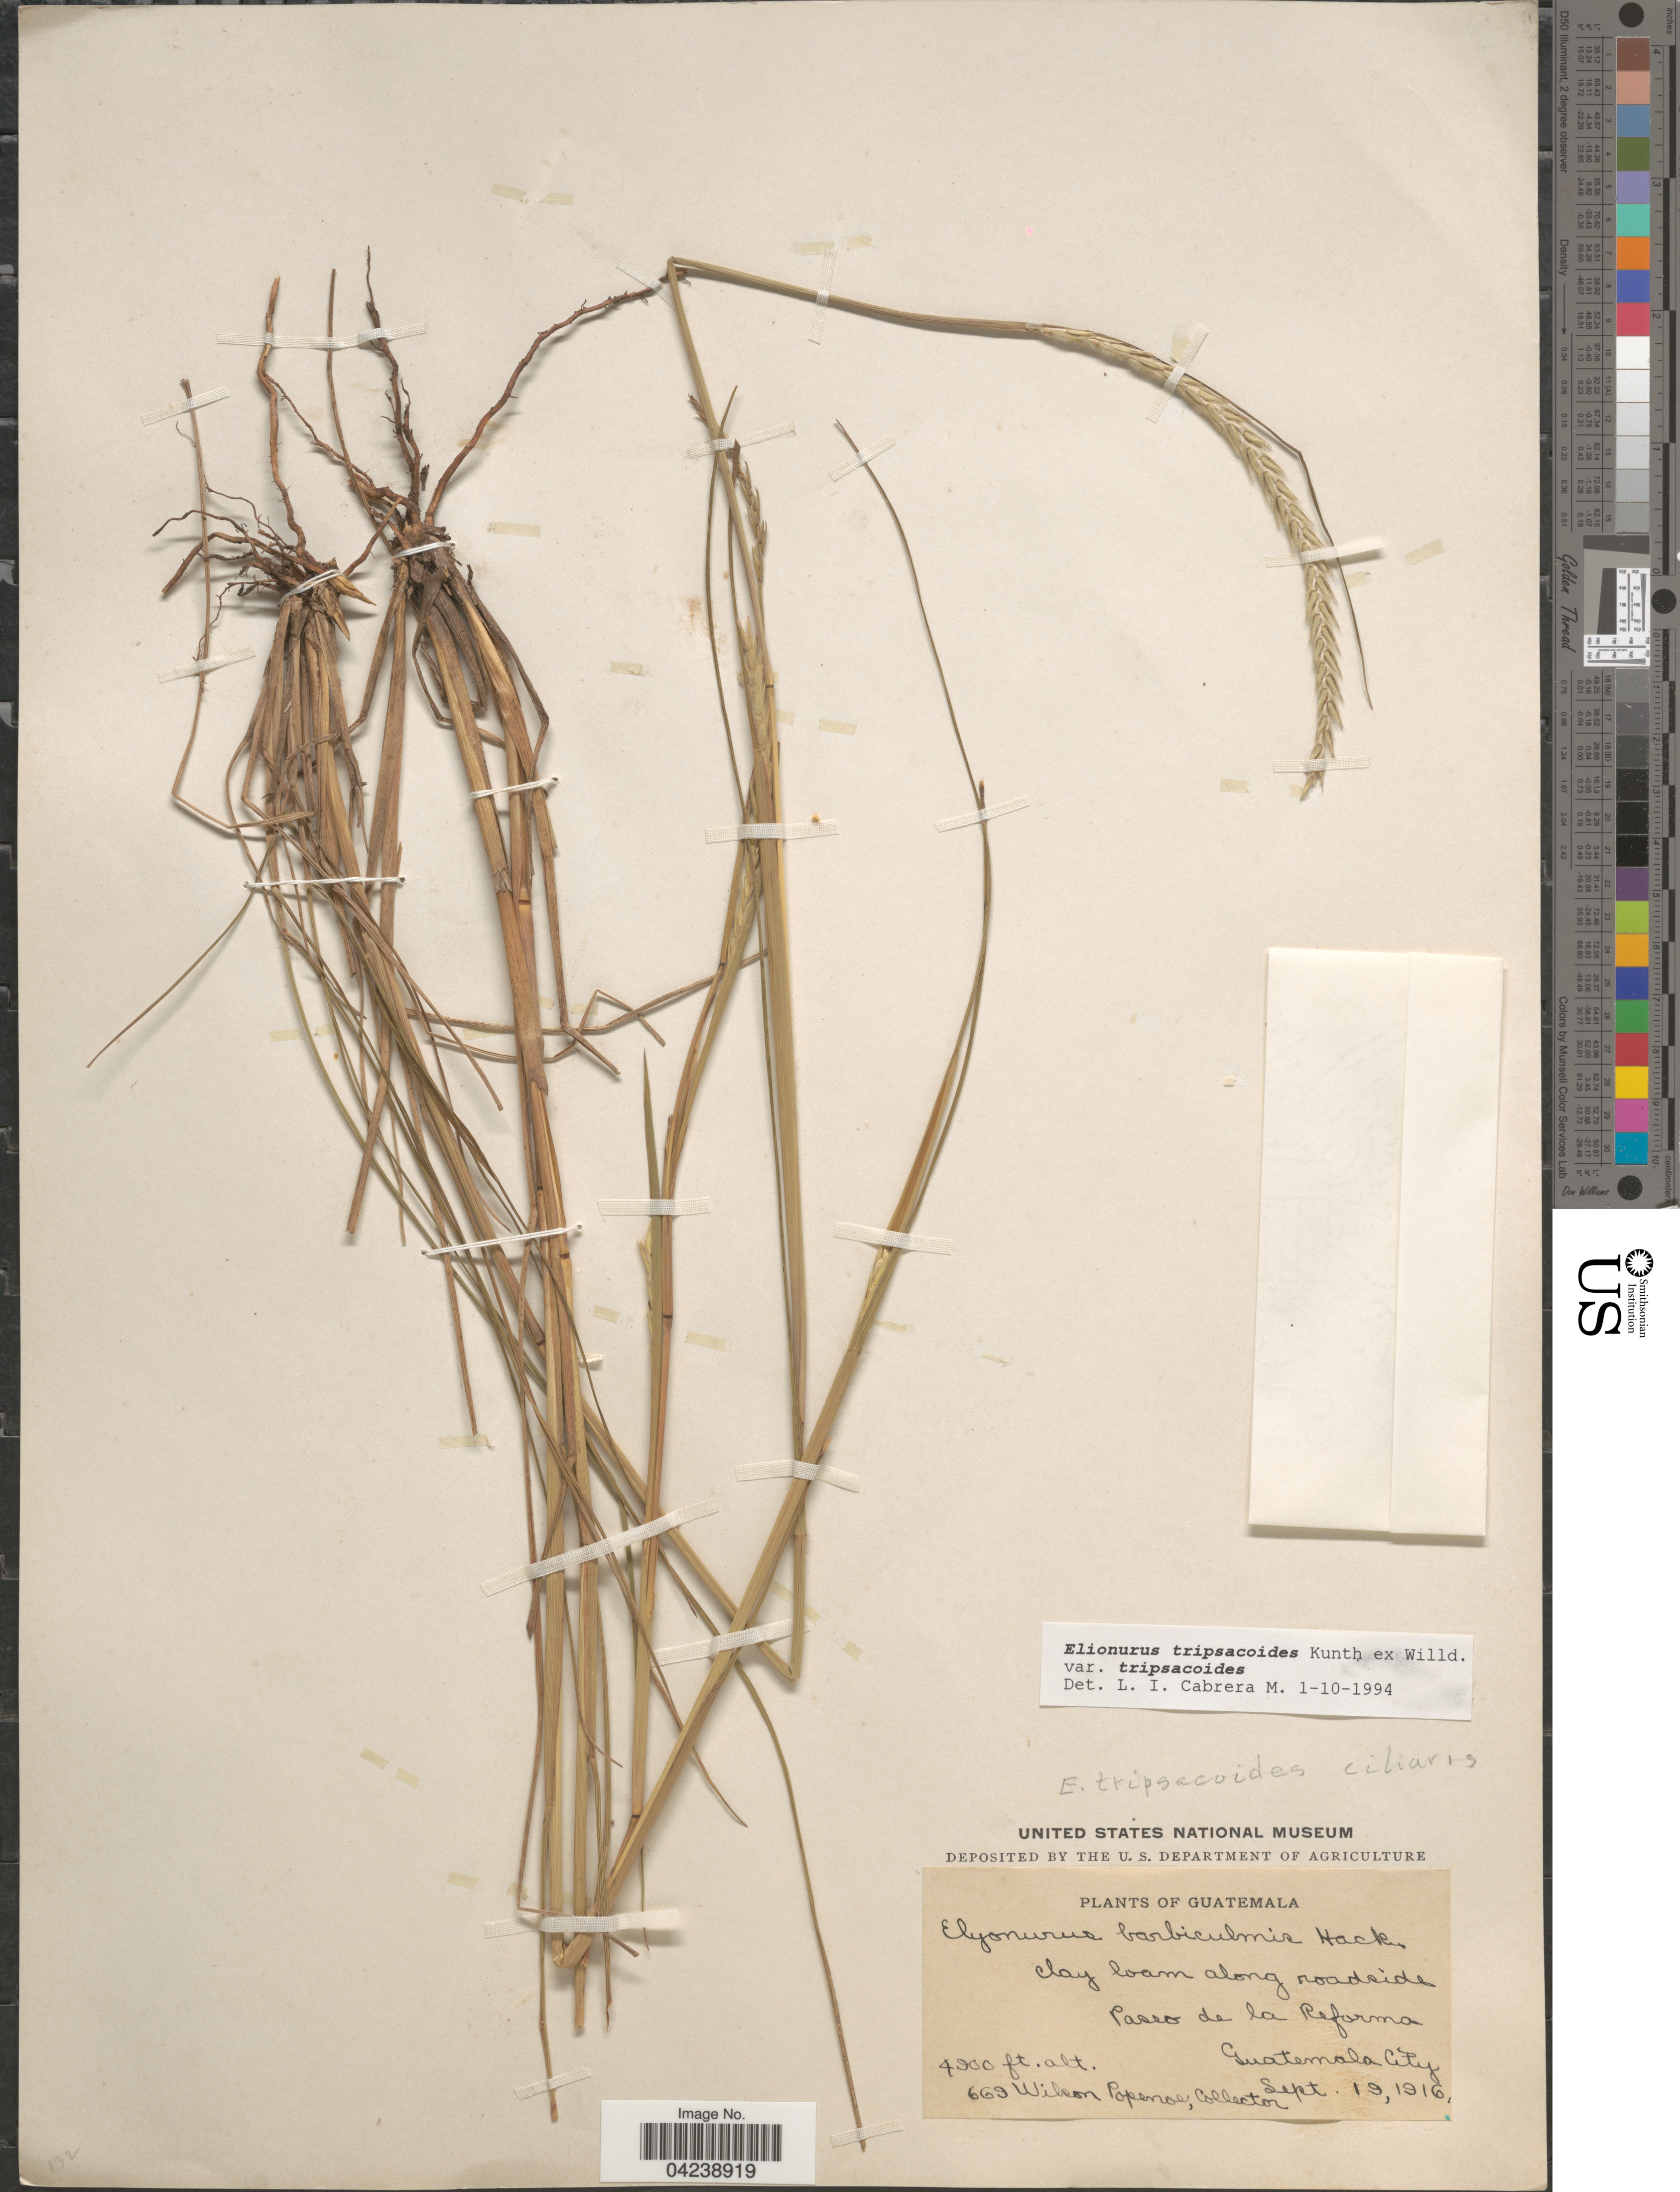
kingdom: Plantae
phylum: Tracheophyta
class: Liliopsida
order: Poales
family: Poaceae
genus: Elionurus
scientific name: Elionurus tripsacoides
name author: Humb. & Bonpl. ex Willd.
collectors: F. Popenoe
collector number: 669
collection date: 1916-09-19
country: Guatemala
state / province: Guatemala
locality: Clay loom along roadside. Passo de la Reforma. Guatemala City.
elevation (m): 1494